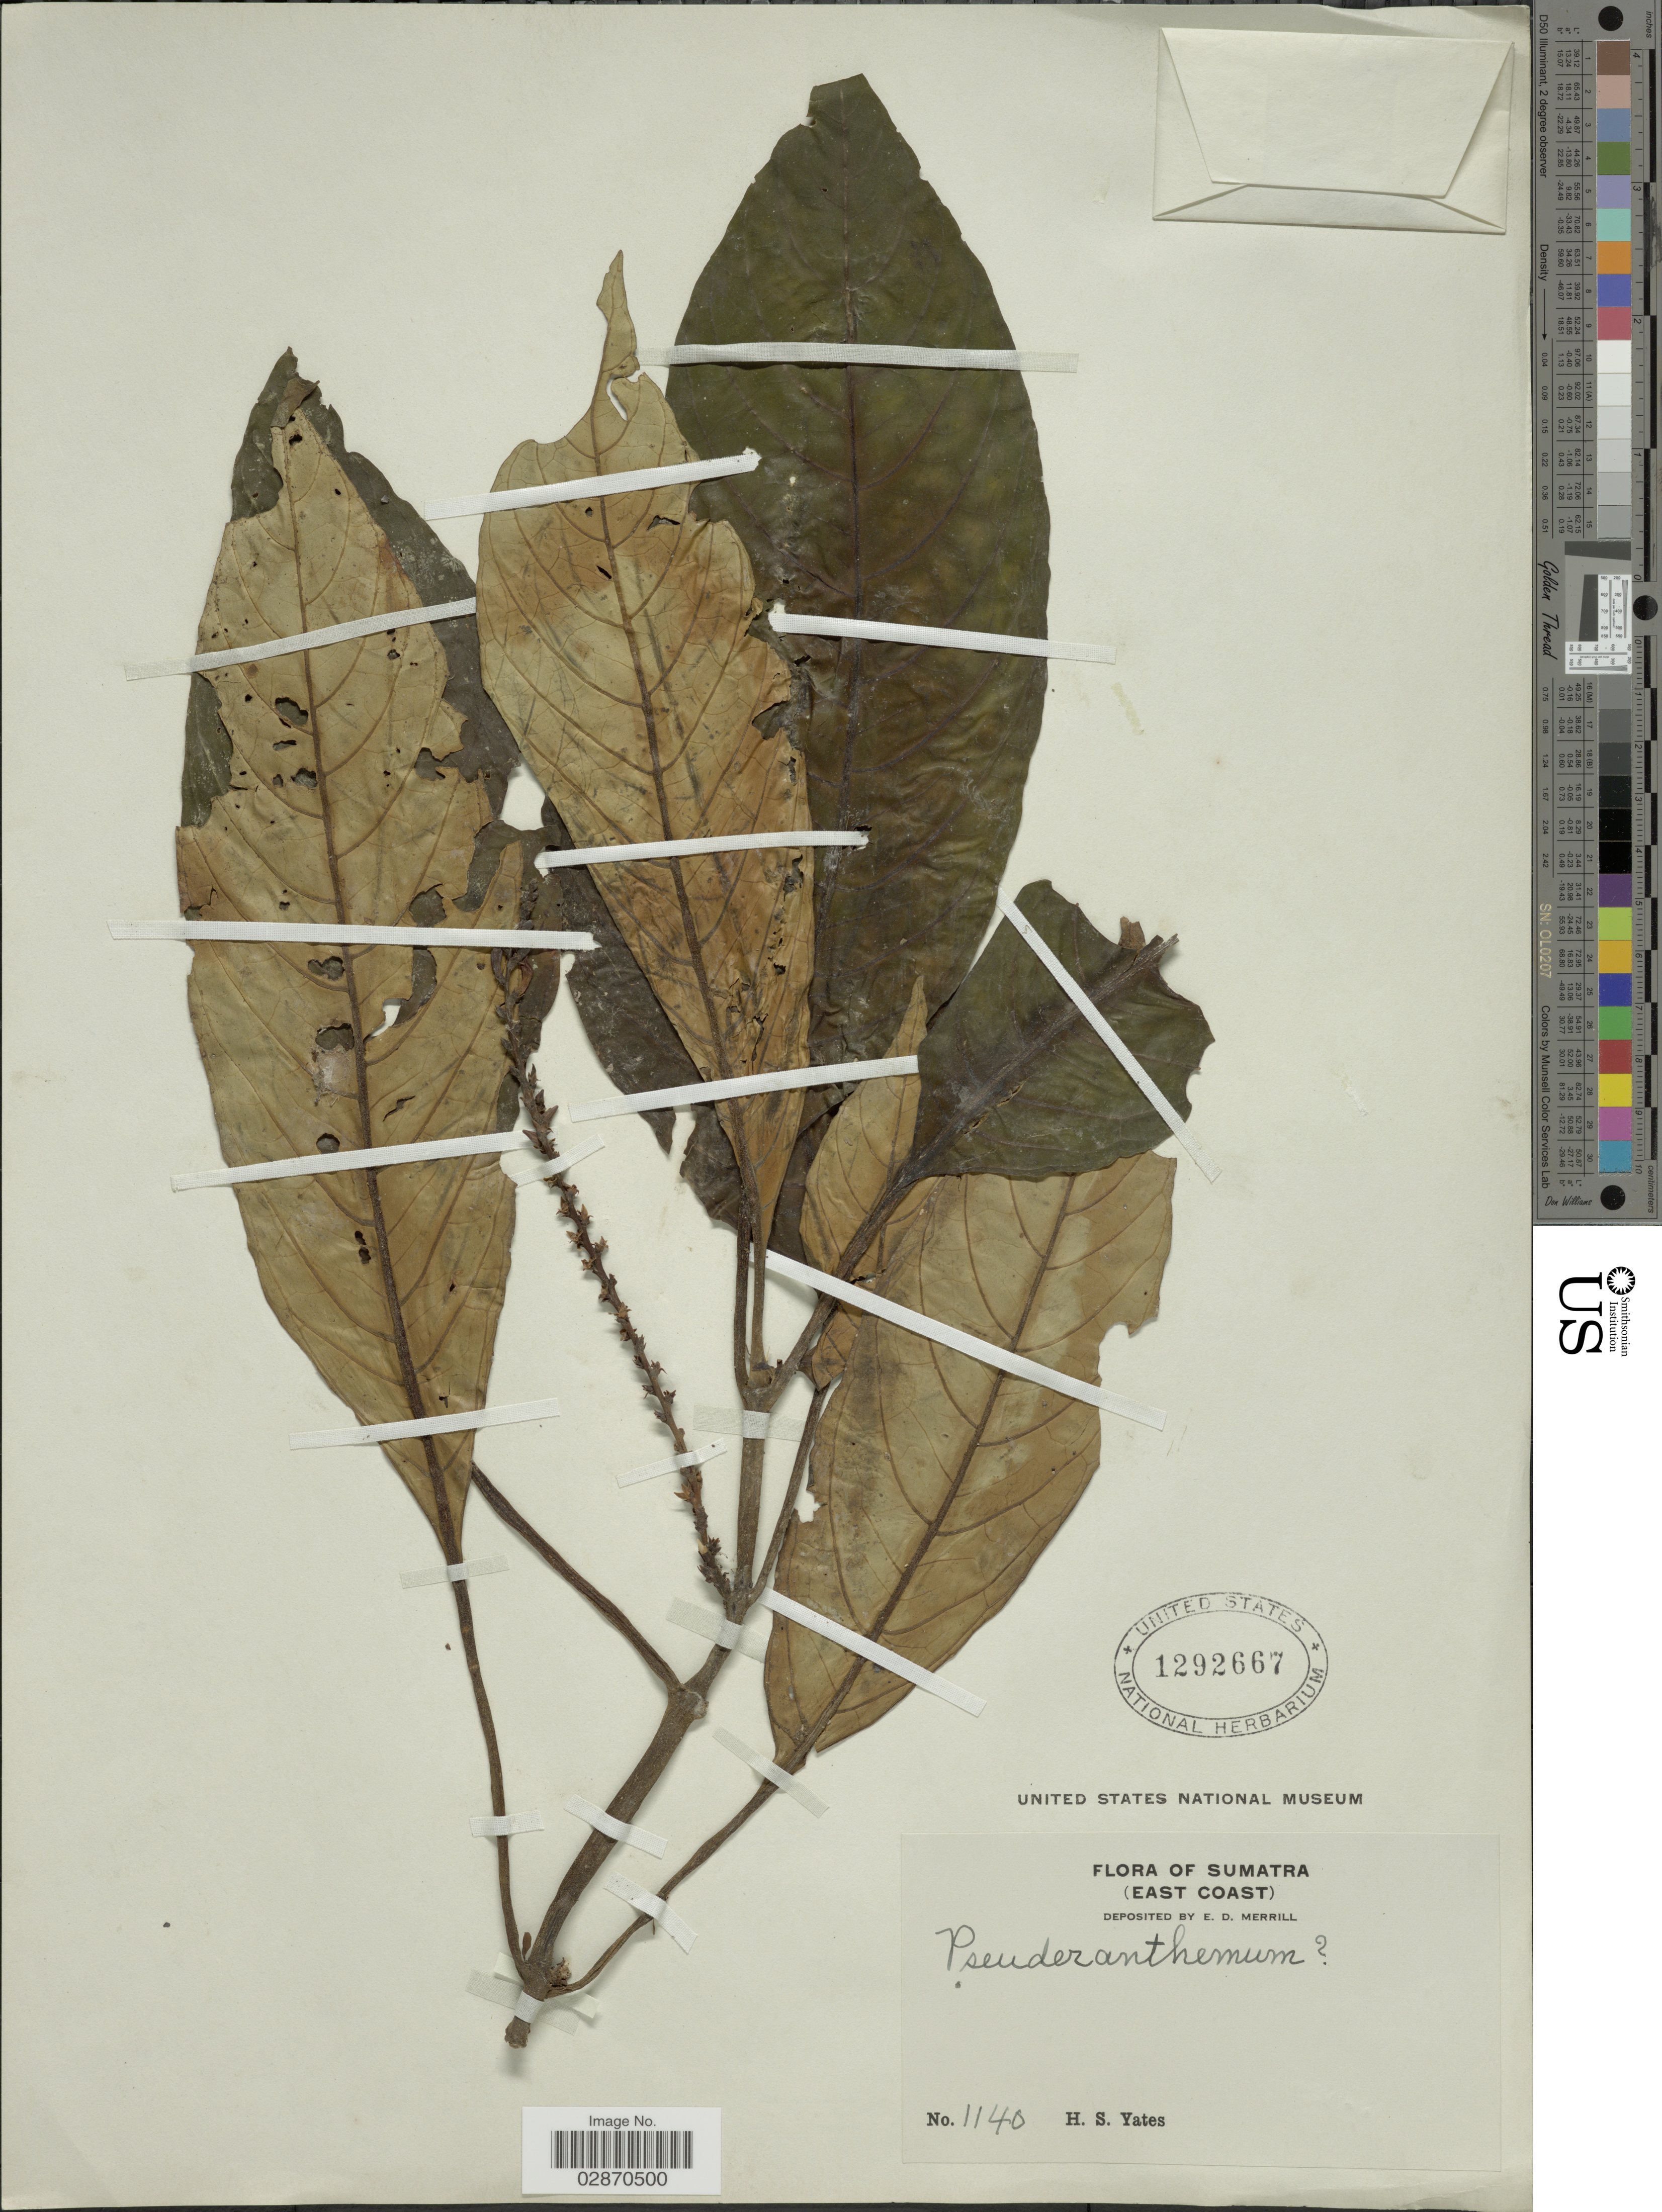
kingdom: Plantae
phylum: Tracheophyta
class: Magnoliopsida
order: Lamiales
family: Acanthaceae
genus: Pseuderanthemum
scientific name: Pseuderanthemum sp.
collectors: H. S. Yates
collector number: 1140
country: Indonesia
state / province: Sumatra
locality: (East Coast).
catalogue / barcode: US 1292667